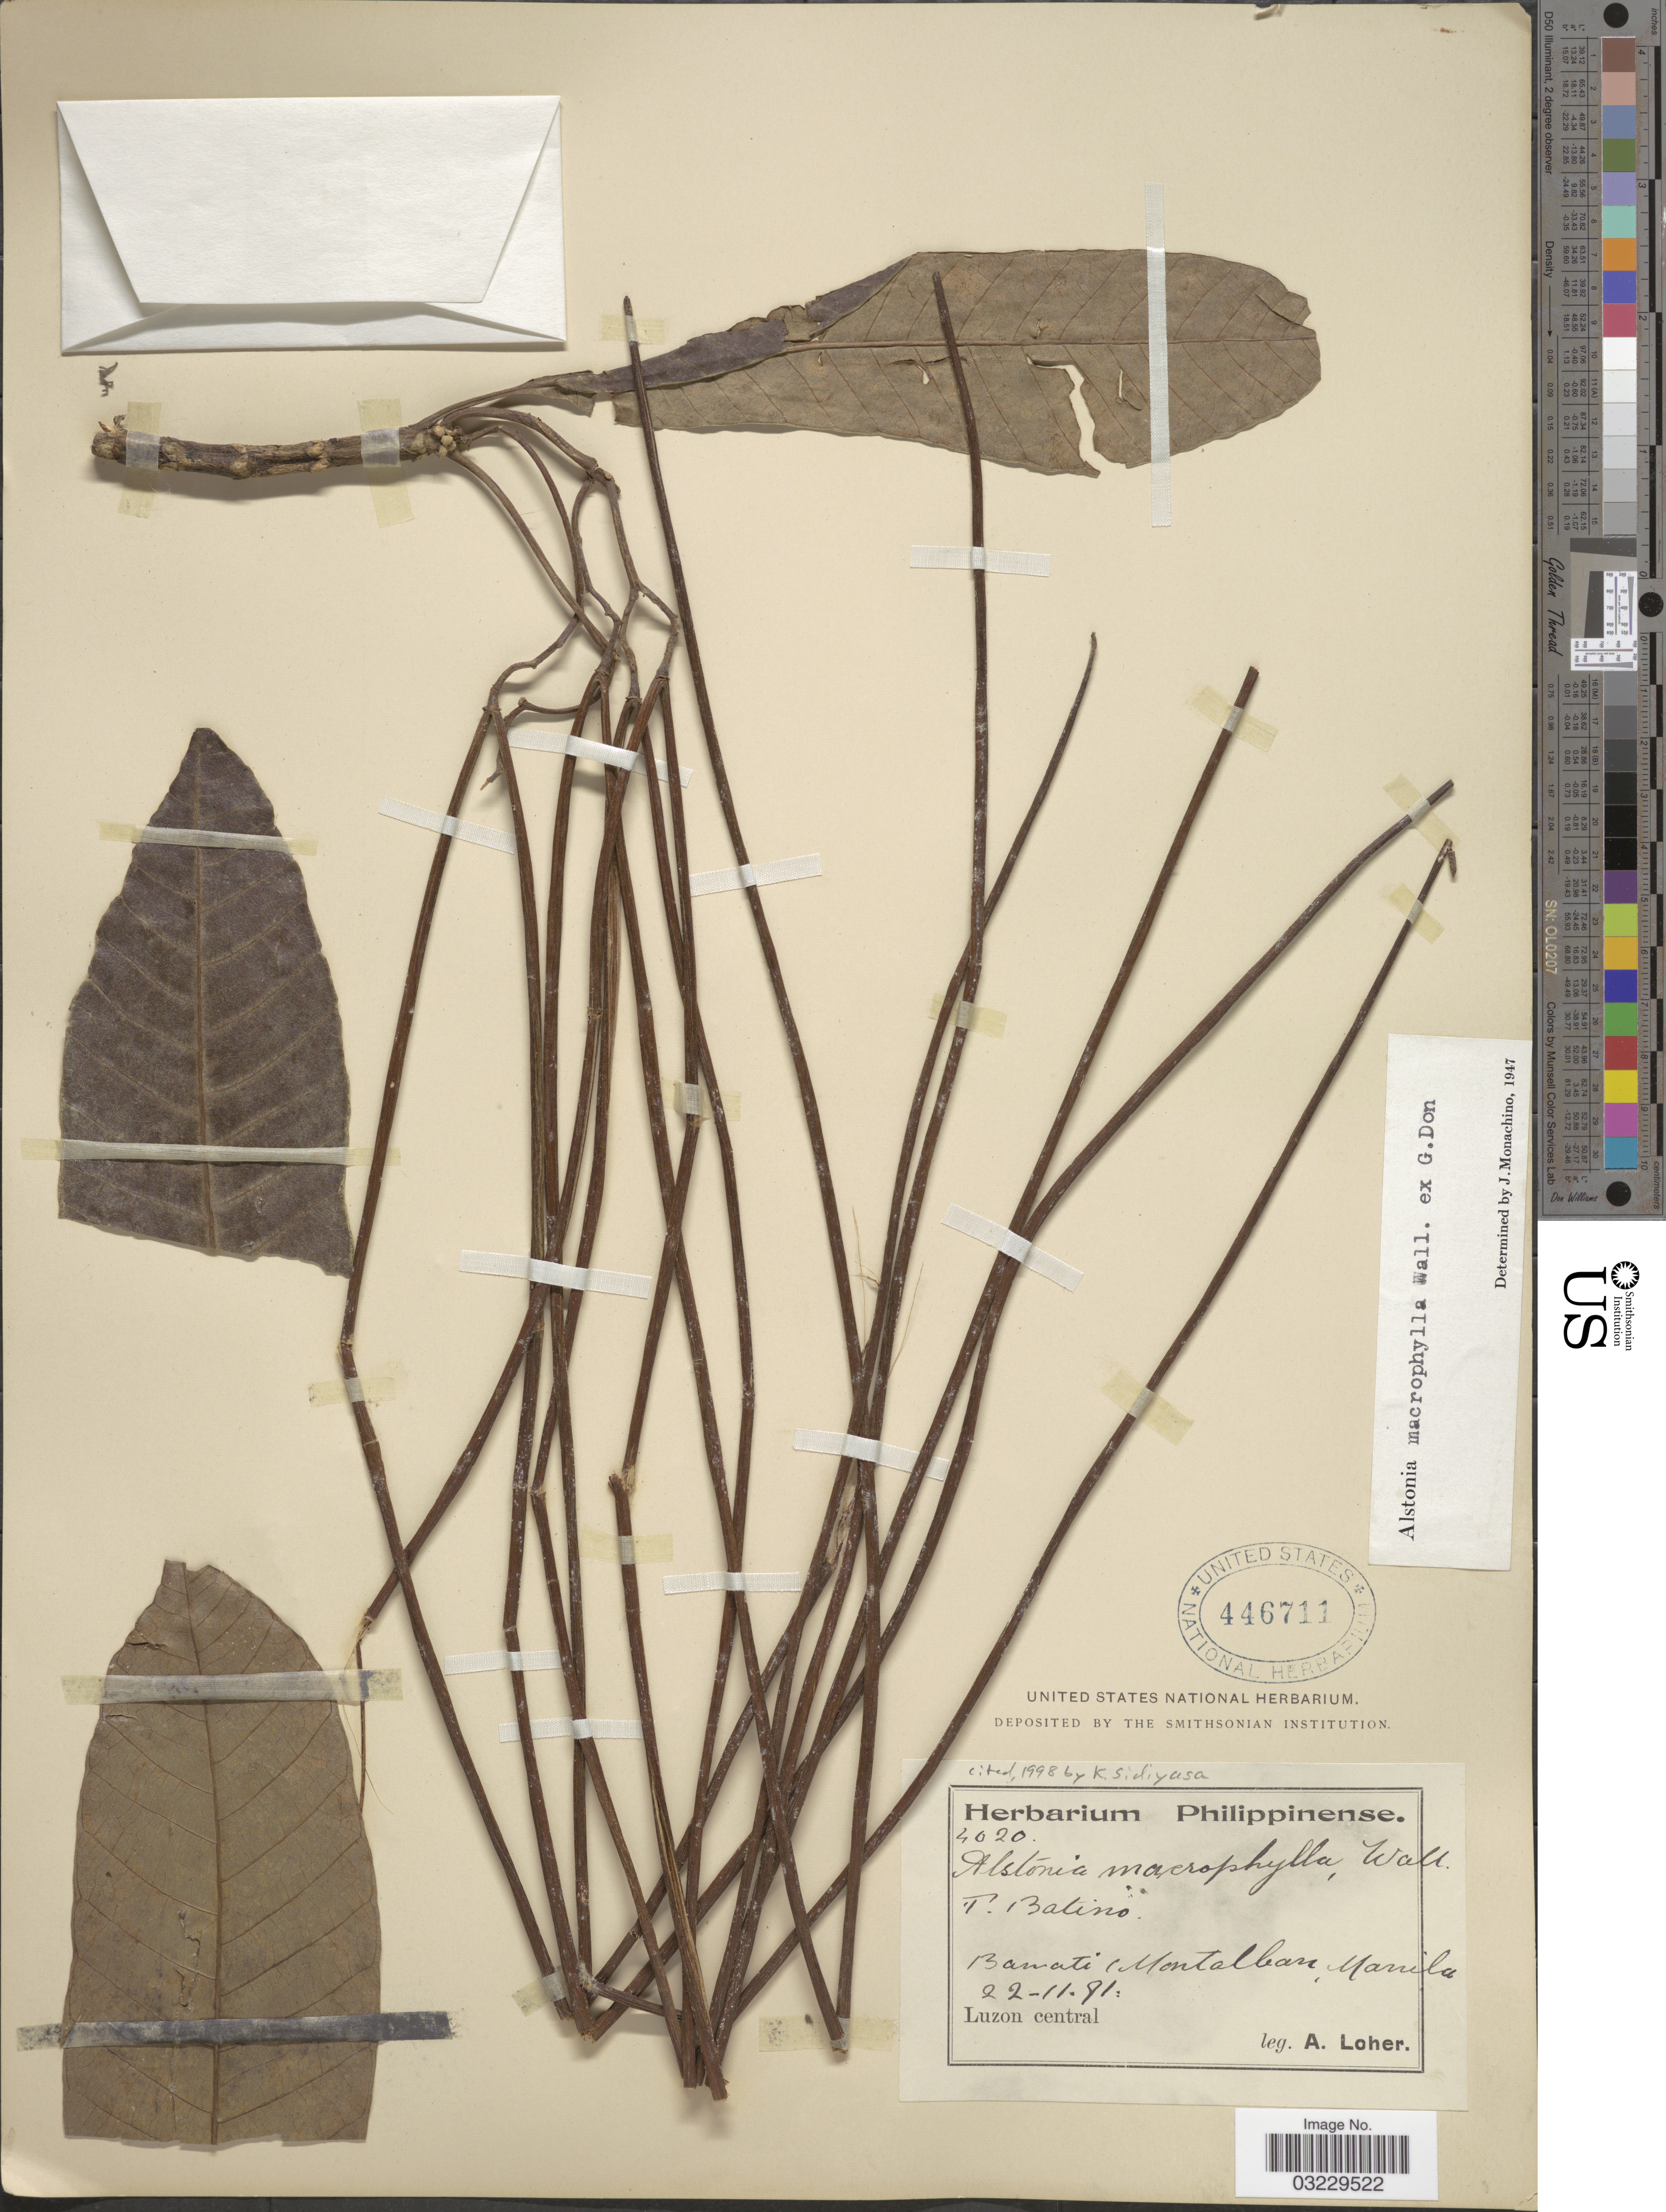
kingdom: Plantae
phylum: Tracheophyta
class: Magnoliopsida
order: Gentianales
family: Apocynaceae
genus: Alstonia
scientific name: Alstonia macrophylla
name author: Wall. ex G. Don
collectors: A. Loher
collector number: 4020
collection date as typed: Transcribed d/m/y: 22/11/91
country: Philippines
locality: Banati Montalban, Manila.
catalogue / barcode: US 446711